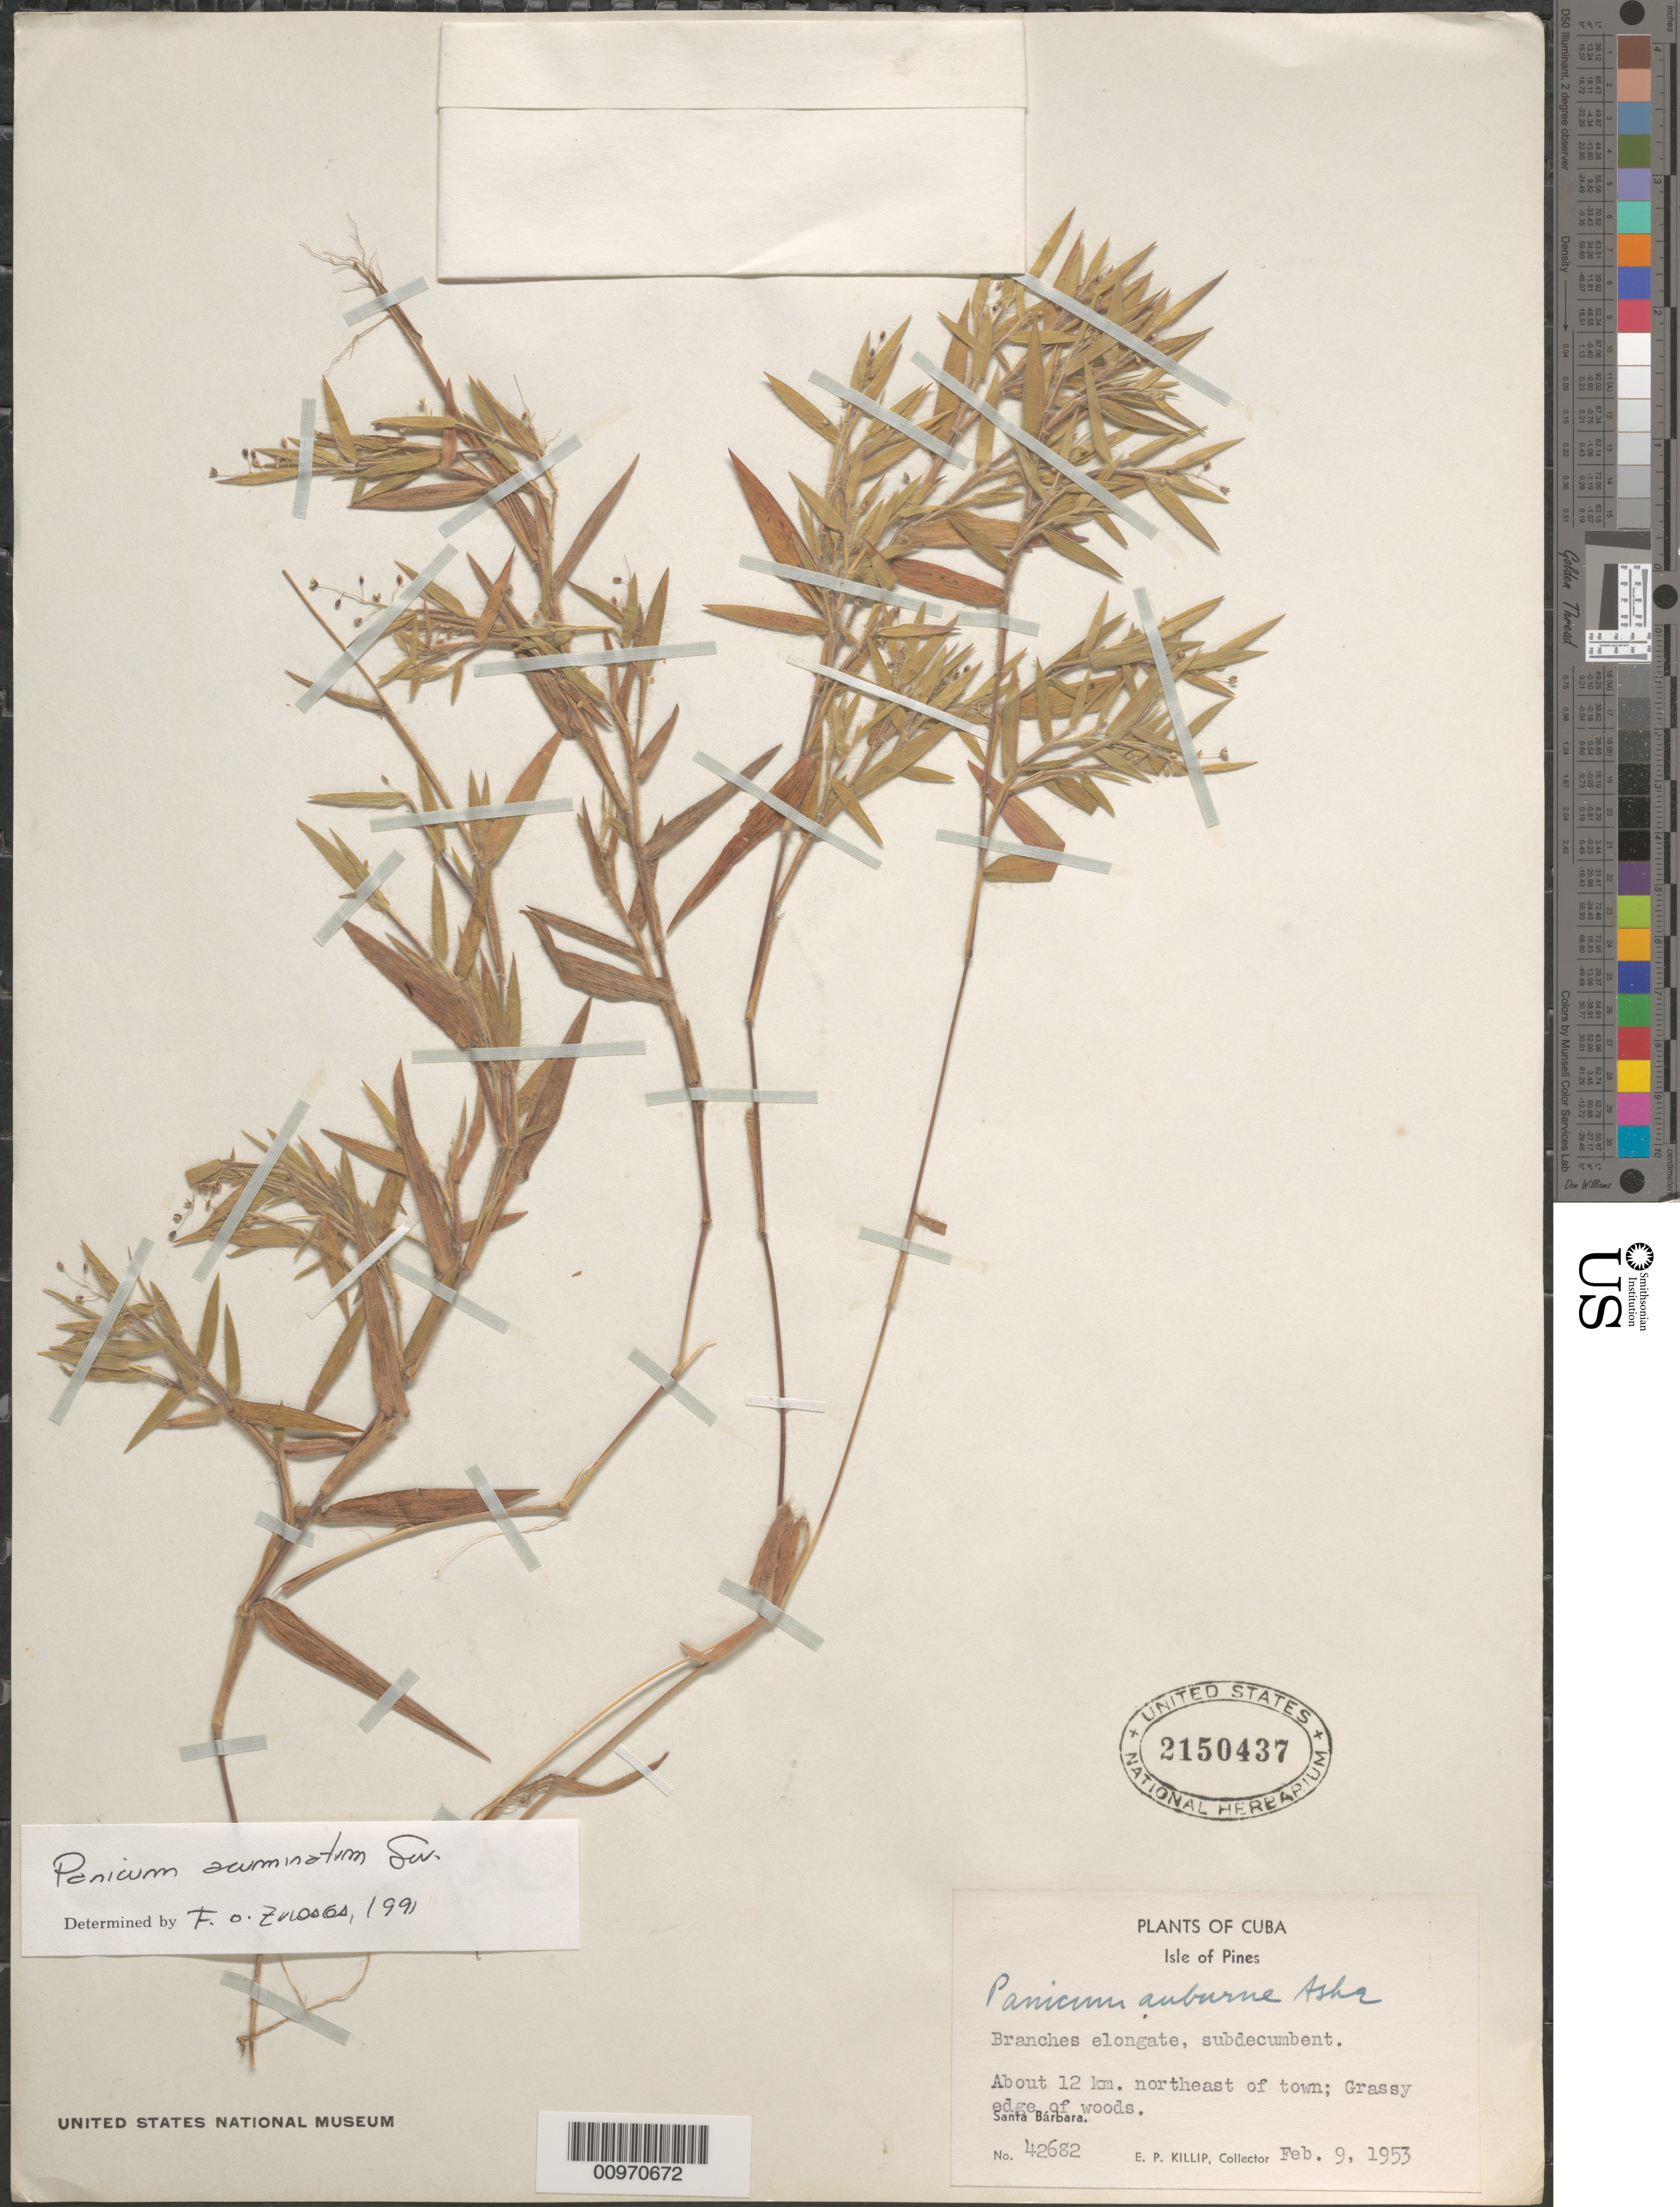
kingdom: Plantae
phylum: Tracheophyta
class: Liliopsida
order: Poales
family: Poaceae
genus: Panicum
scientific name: Panicum acuminatum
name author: Sw.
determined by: Zuloaga, F. O.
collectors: E. P. Killip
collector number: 42682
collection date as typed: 09 Feb 1953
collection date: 1953-02-09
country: Cuba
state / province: Isla de la Juventud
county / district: Santa Barbara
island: Isla de la Juventud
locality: [Isle of Pines], about 12 km northeast of town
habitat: Grassy edge of woods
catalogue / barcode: US 2150437